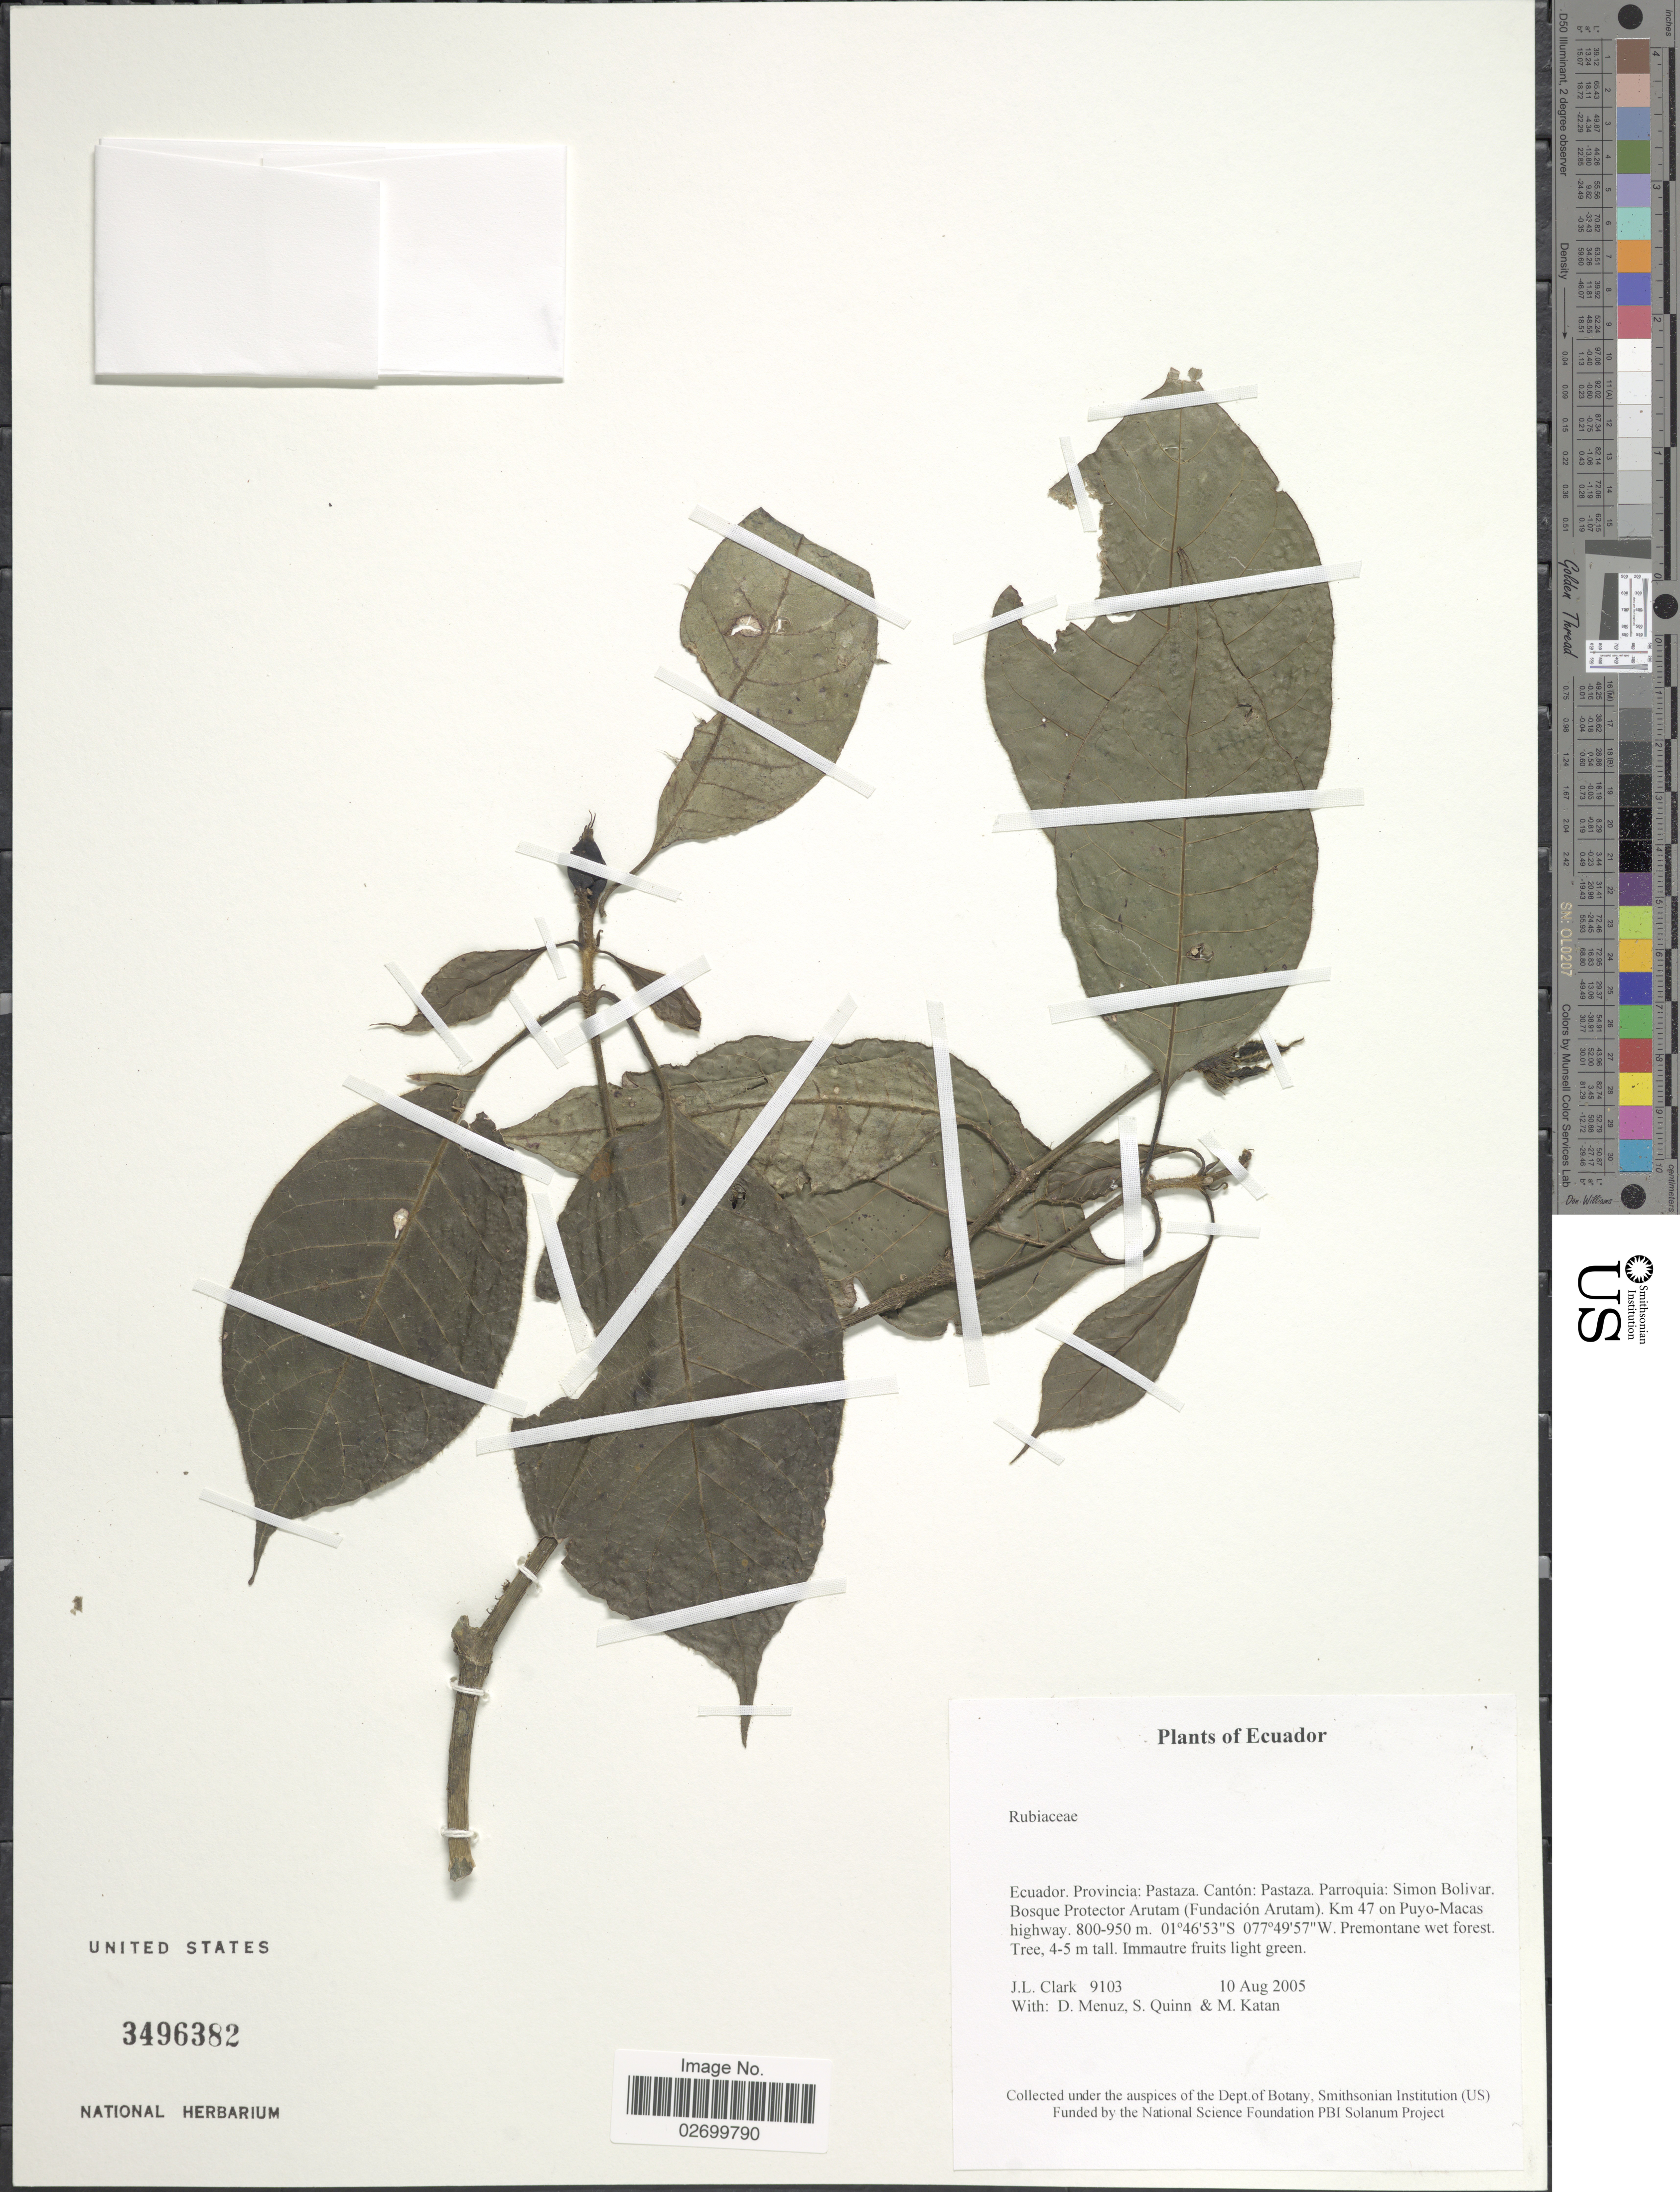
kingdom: Plantae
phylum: Tracheophyta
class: Magnoliopsida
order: Gentianales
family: Rubiaceae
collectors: J. L. Clark, D. Menuz, S. Quinn & M. Katan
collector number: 9103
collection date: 2005-08-10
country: Ecuador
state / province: Pastaza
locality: Canton: Pastaza. Parroquia: Simon Bolivar. Bosque Protector Arutam (Fundacion Arutam). Km 47 on Fuyo-Macas highway.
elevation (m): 800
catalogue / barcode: US 3496382